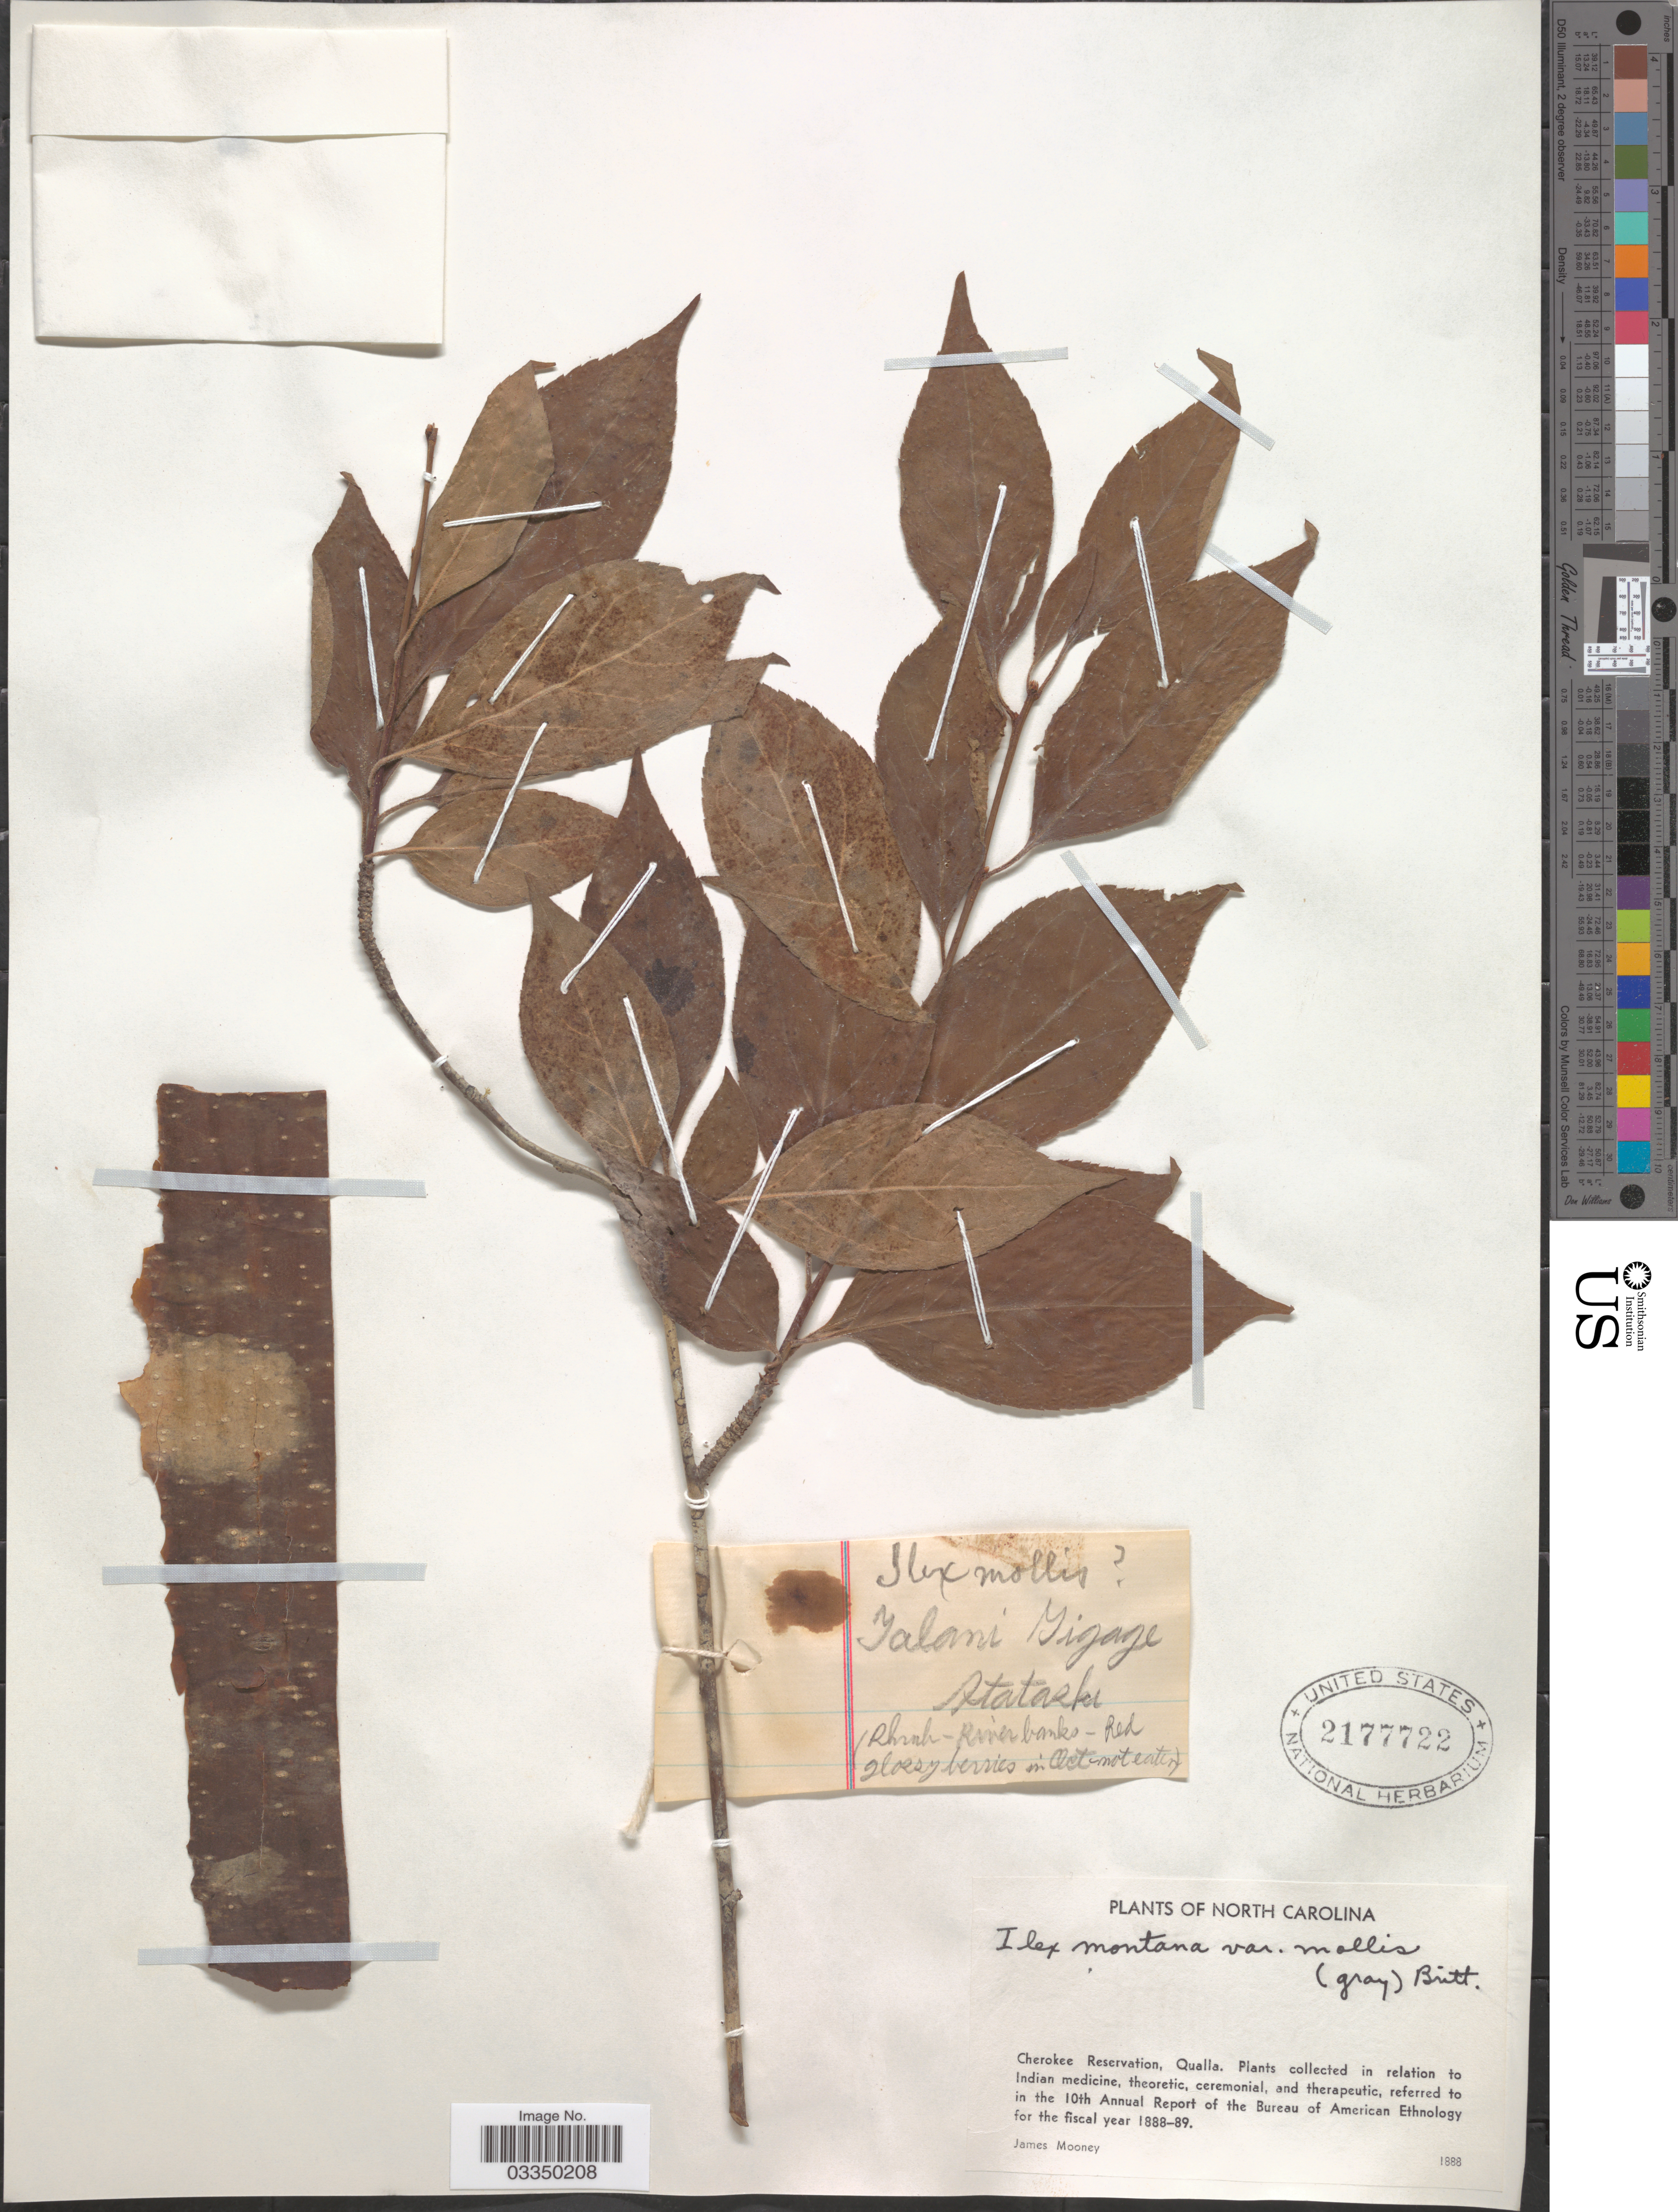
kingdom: Plantae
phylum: Tracheophyta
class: Magnoliopsida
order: Aquifoliales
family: Aquifoliaceae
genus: Ilex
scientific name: Ilex montana var. mollis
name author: (A. Gray) Britton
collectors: J. Mooney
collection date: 1888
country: United States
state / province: North Carolina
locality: Cherokee Reservation, Qualla.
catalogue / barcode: US 2177722